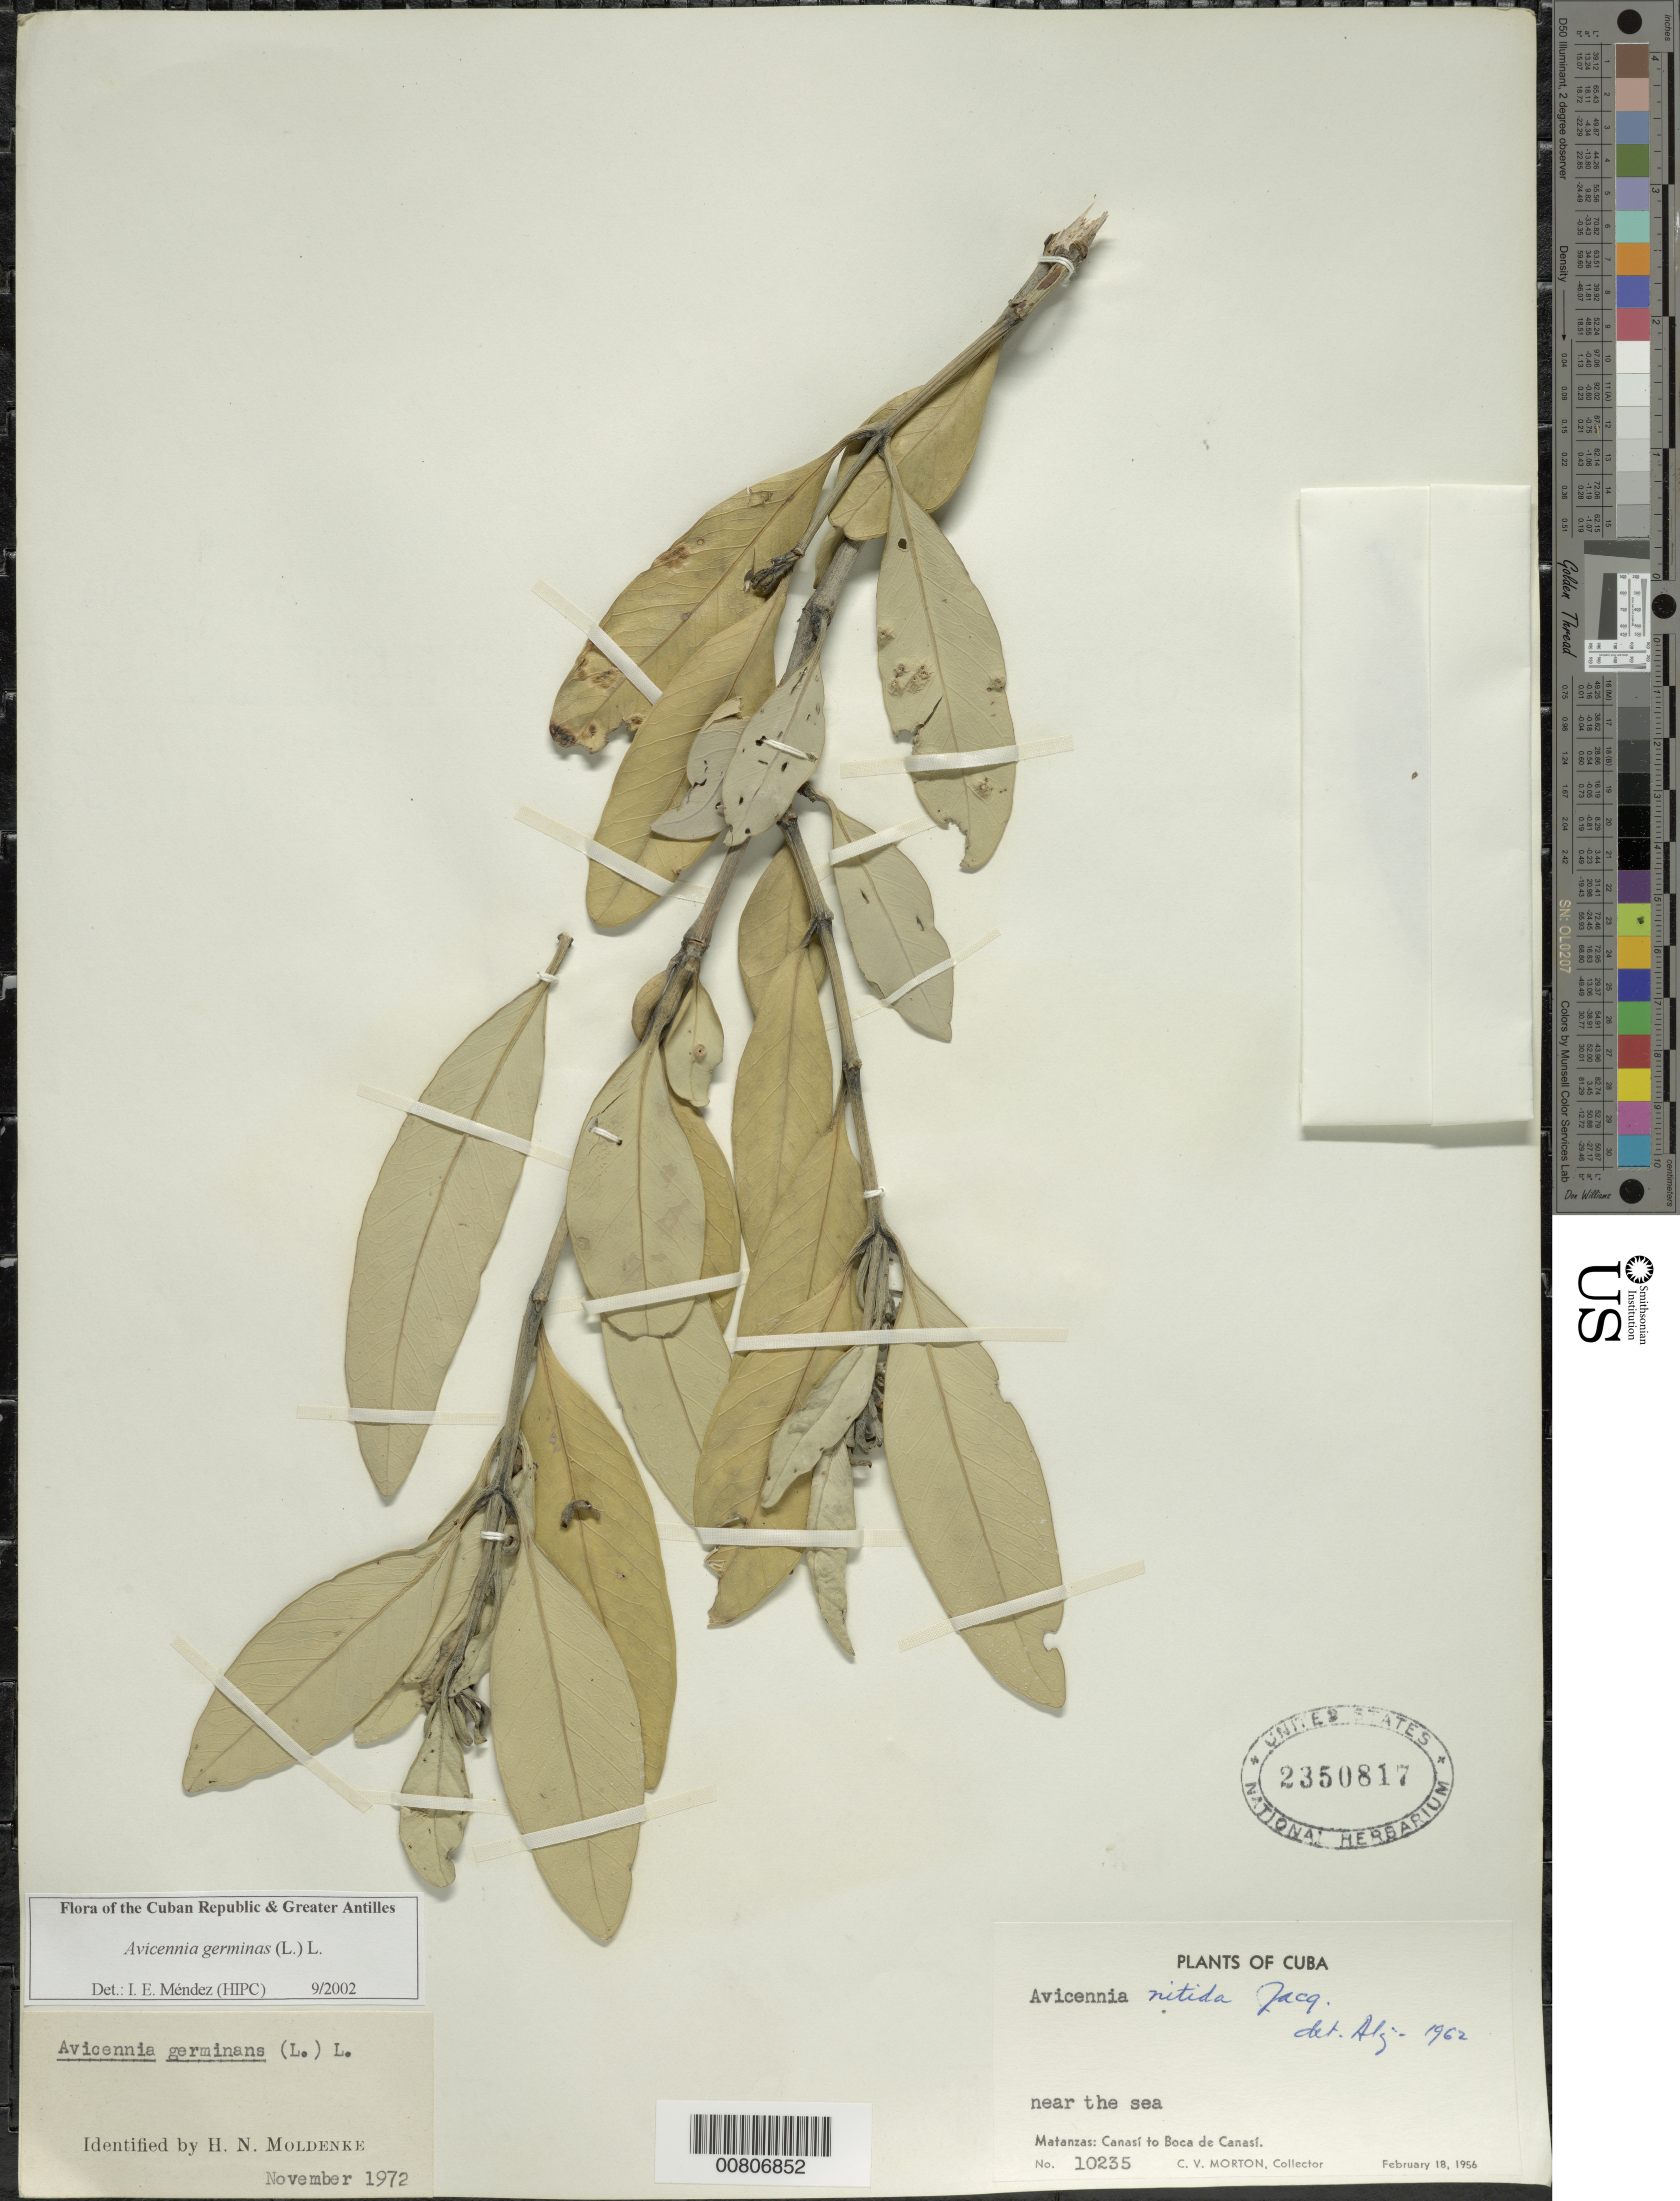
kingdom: Plantae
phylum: Tracheophyta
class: Magnoliopsida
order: Lamiales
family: Acanthaceae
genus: Avicennia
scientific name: Avicennia germinans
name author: (L.) L.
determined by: Méndez, Isidro E., (HIPC)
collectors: C. V. Morton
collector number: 10235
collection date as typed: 18 Feb 1956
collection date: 1956-02-18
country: Cuba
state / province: Matanzas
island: Cuba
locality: Canasí to Boca de Canasí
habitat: Near the sea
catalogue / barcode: US 2350817